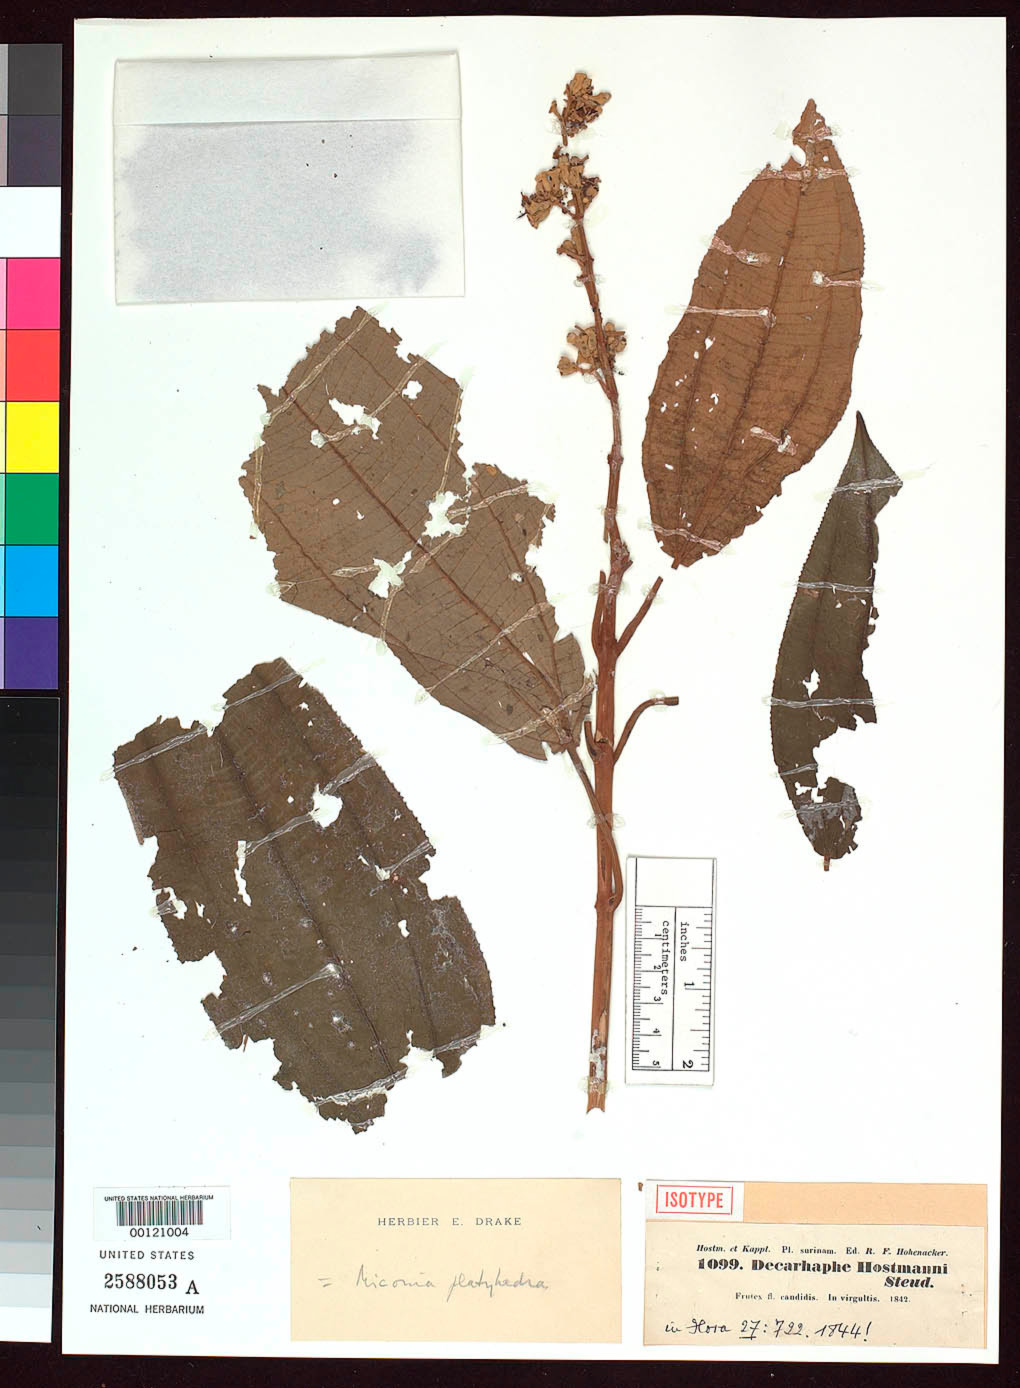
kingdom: Plantae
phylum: Tracheophyta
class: Magnoliopsida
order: Myrtales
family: Melastomataceae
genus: Decaraphe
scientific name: Decaraphe hostmannii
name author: Steud.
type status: Isotype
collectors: F. Hostmann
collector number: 1099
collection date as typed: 1842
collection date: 1842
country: Suriname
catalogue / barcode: US 2588053A